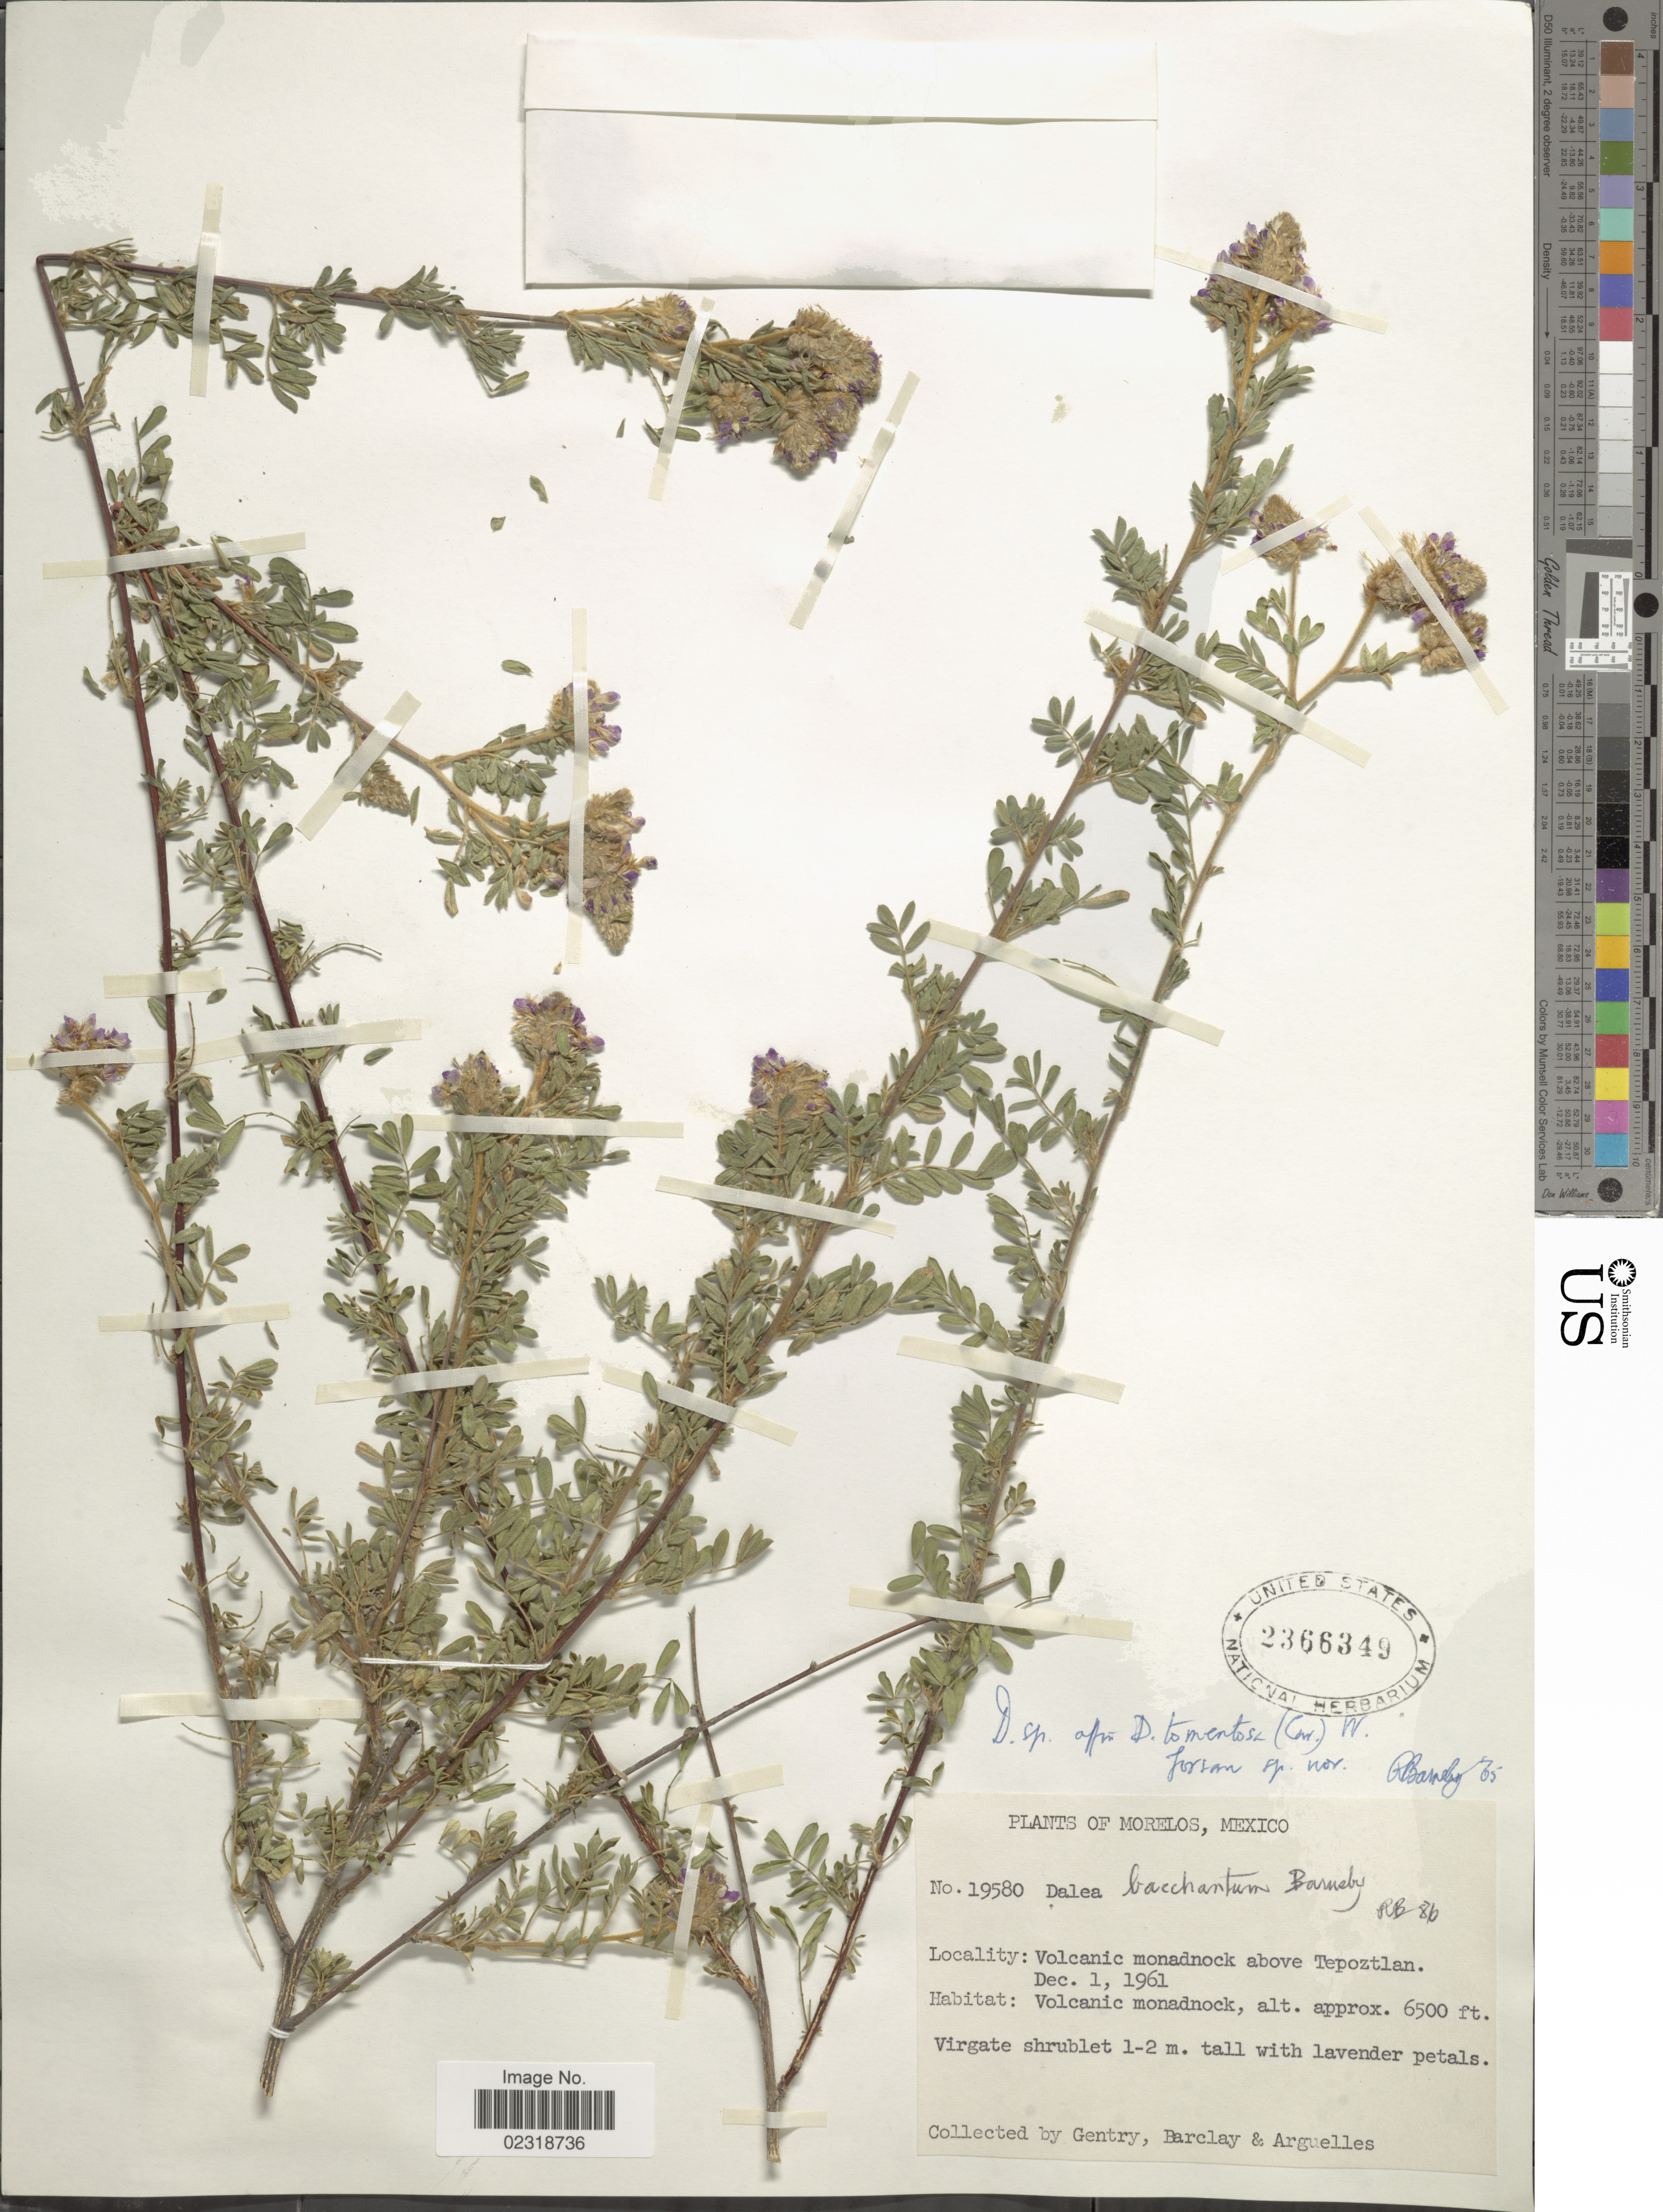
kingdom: Plantae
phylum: Tracheophyta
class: Magnoliopsida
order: Fabales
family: Fabaceae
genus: Dalea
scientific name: Dalea bacchantum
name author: Barneby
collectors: Gentry, --, -- Barclay & Arguelles, --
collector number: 19580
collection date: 1961-12-01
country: Mexico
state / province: Morelos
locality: Volcanic monadnock above Tepoztlan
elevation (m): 1981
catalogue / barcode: US 2366349